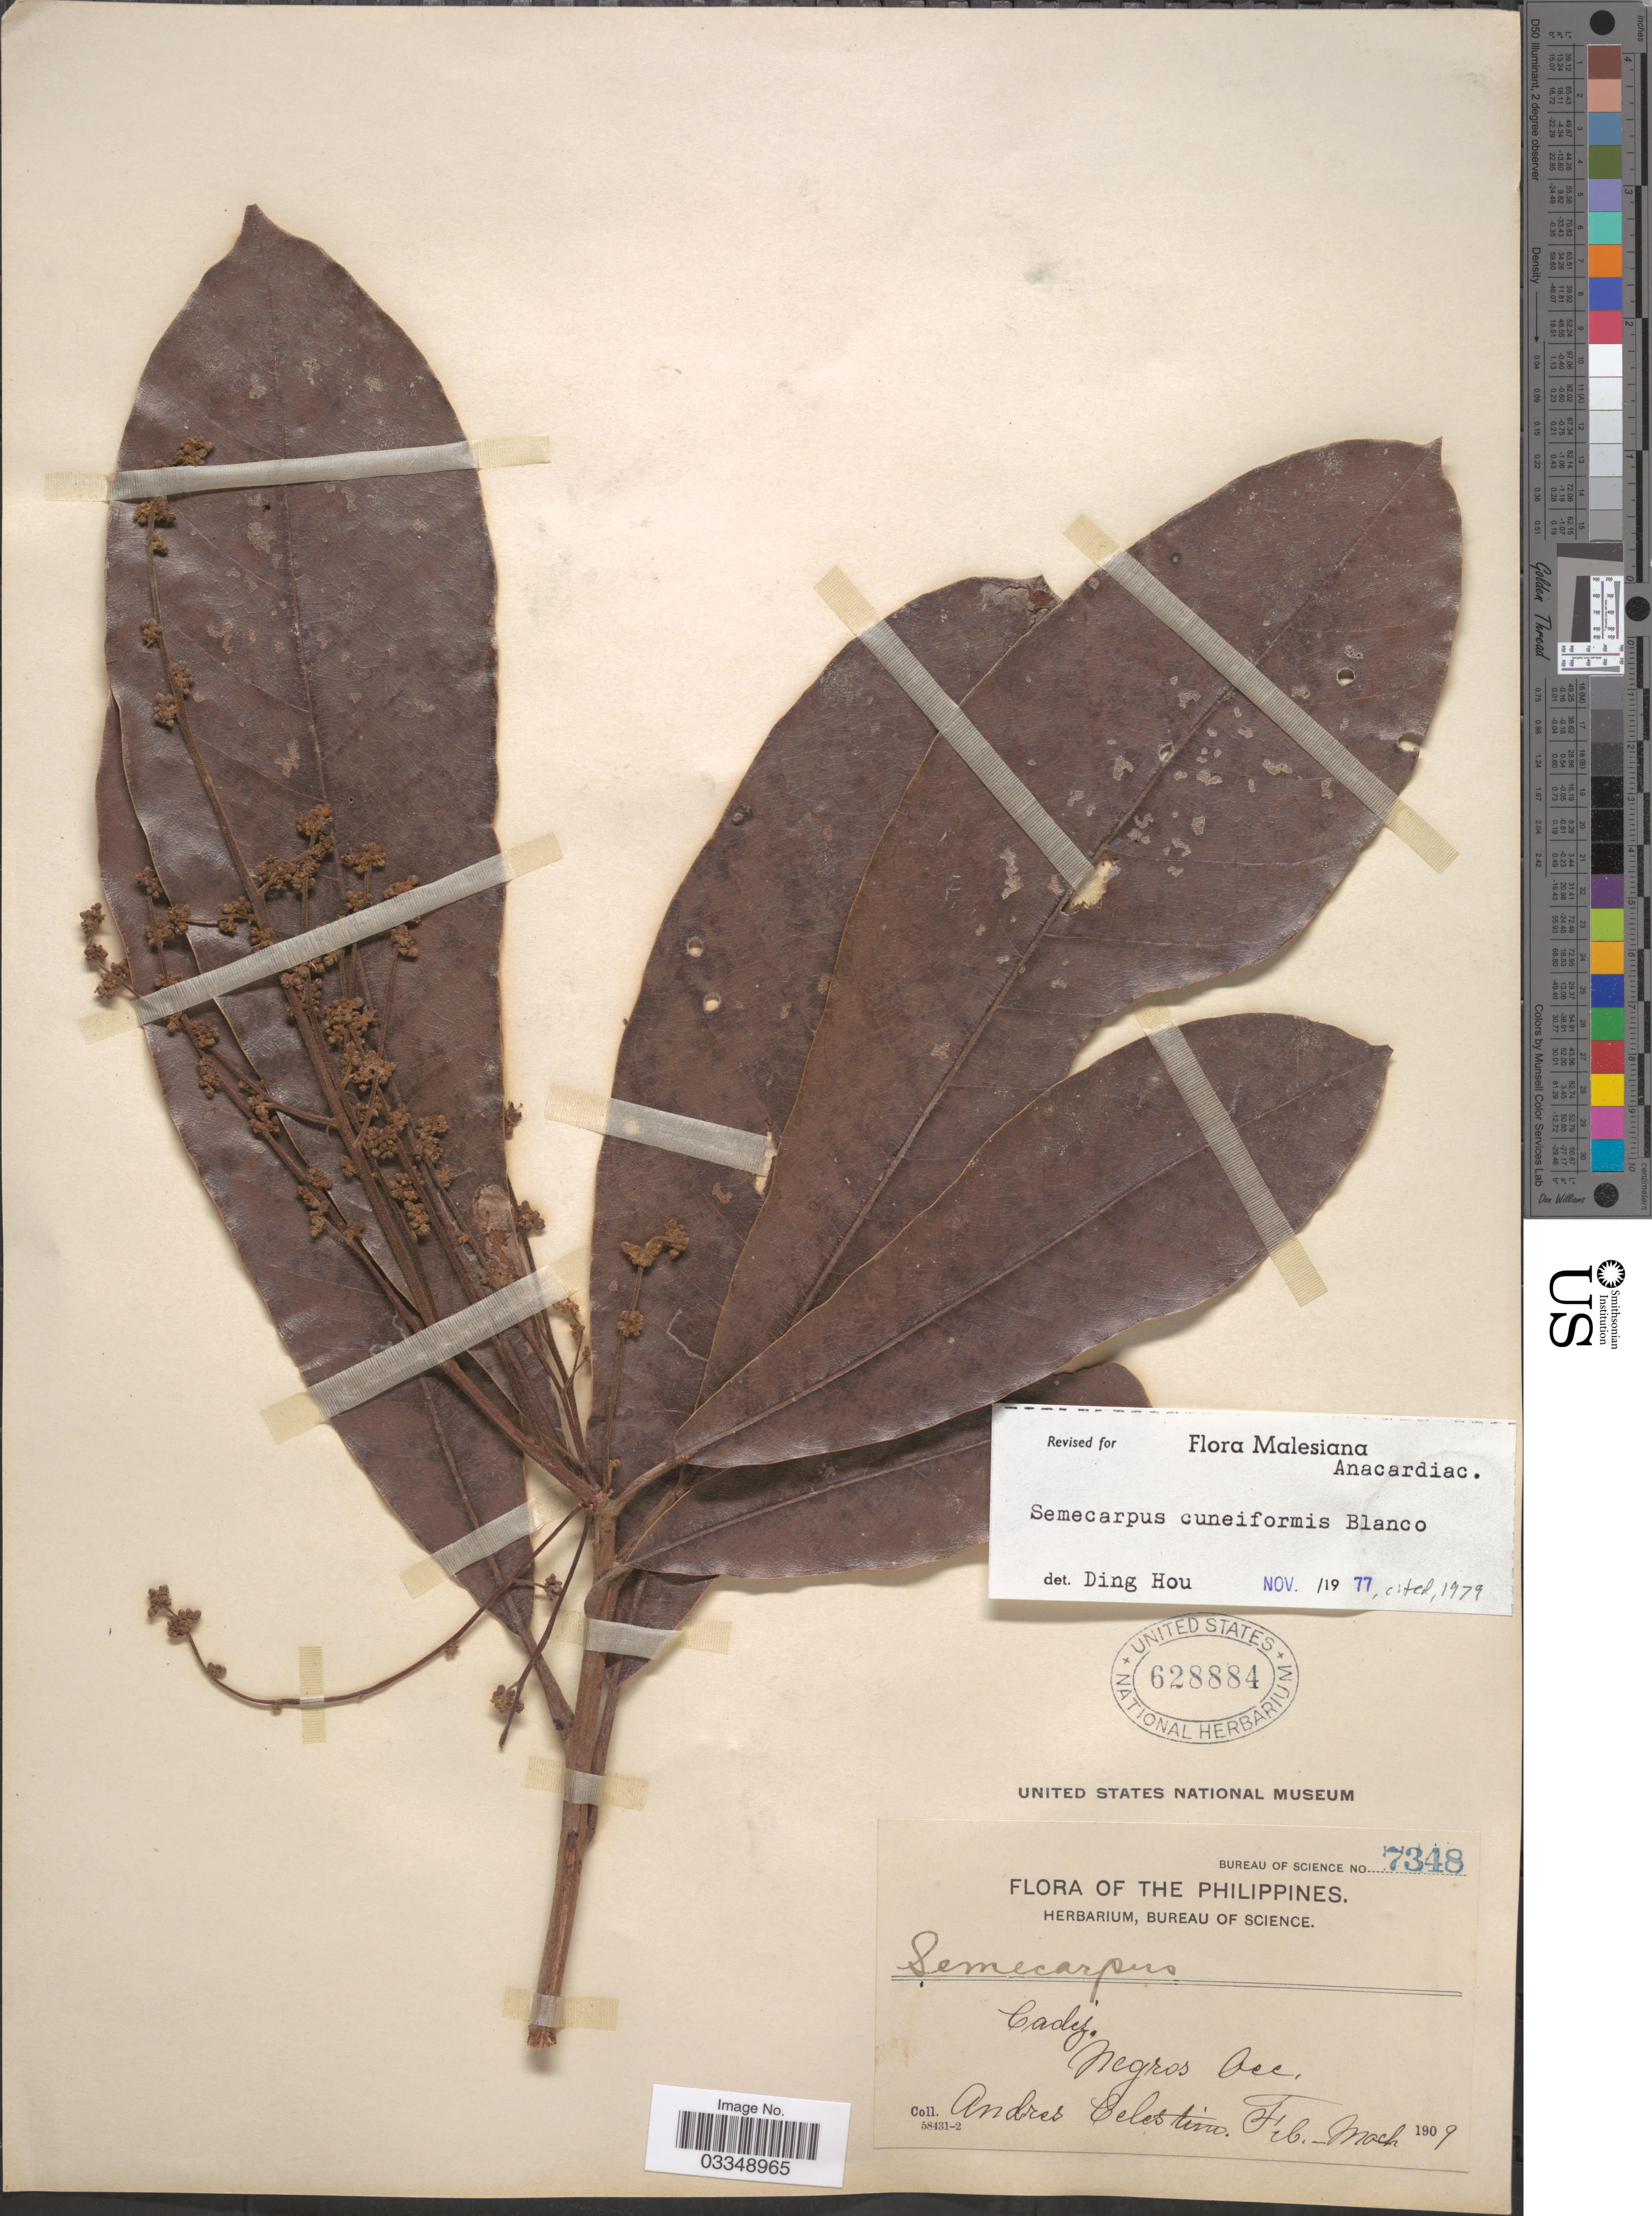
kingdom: Plantae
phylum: Tracheophyta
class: Magnoliopsida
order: Sapindales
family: Anacardiaceae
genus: Semecarpus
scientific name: Semecarpus cuneiformis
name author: Blanco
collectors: A. Celestino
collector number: Bureau of Science 7348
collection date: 1909-02/1909-03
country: Philippines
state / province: Western Visayas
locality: Cadiz. Negros Occ.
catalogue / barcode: US 628884